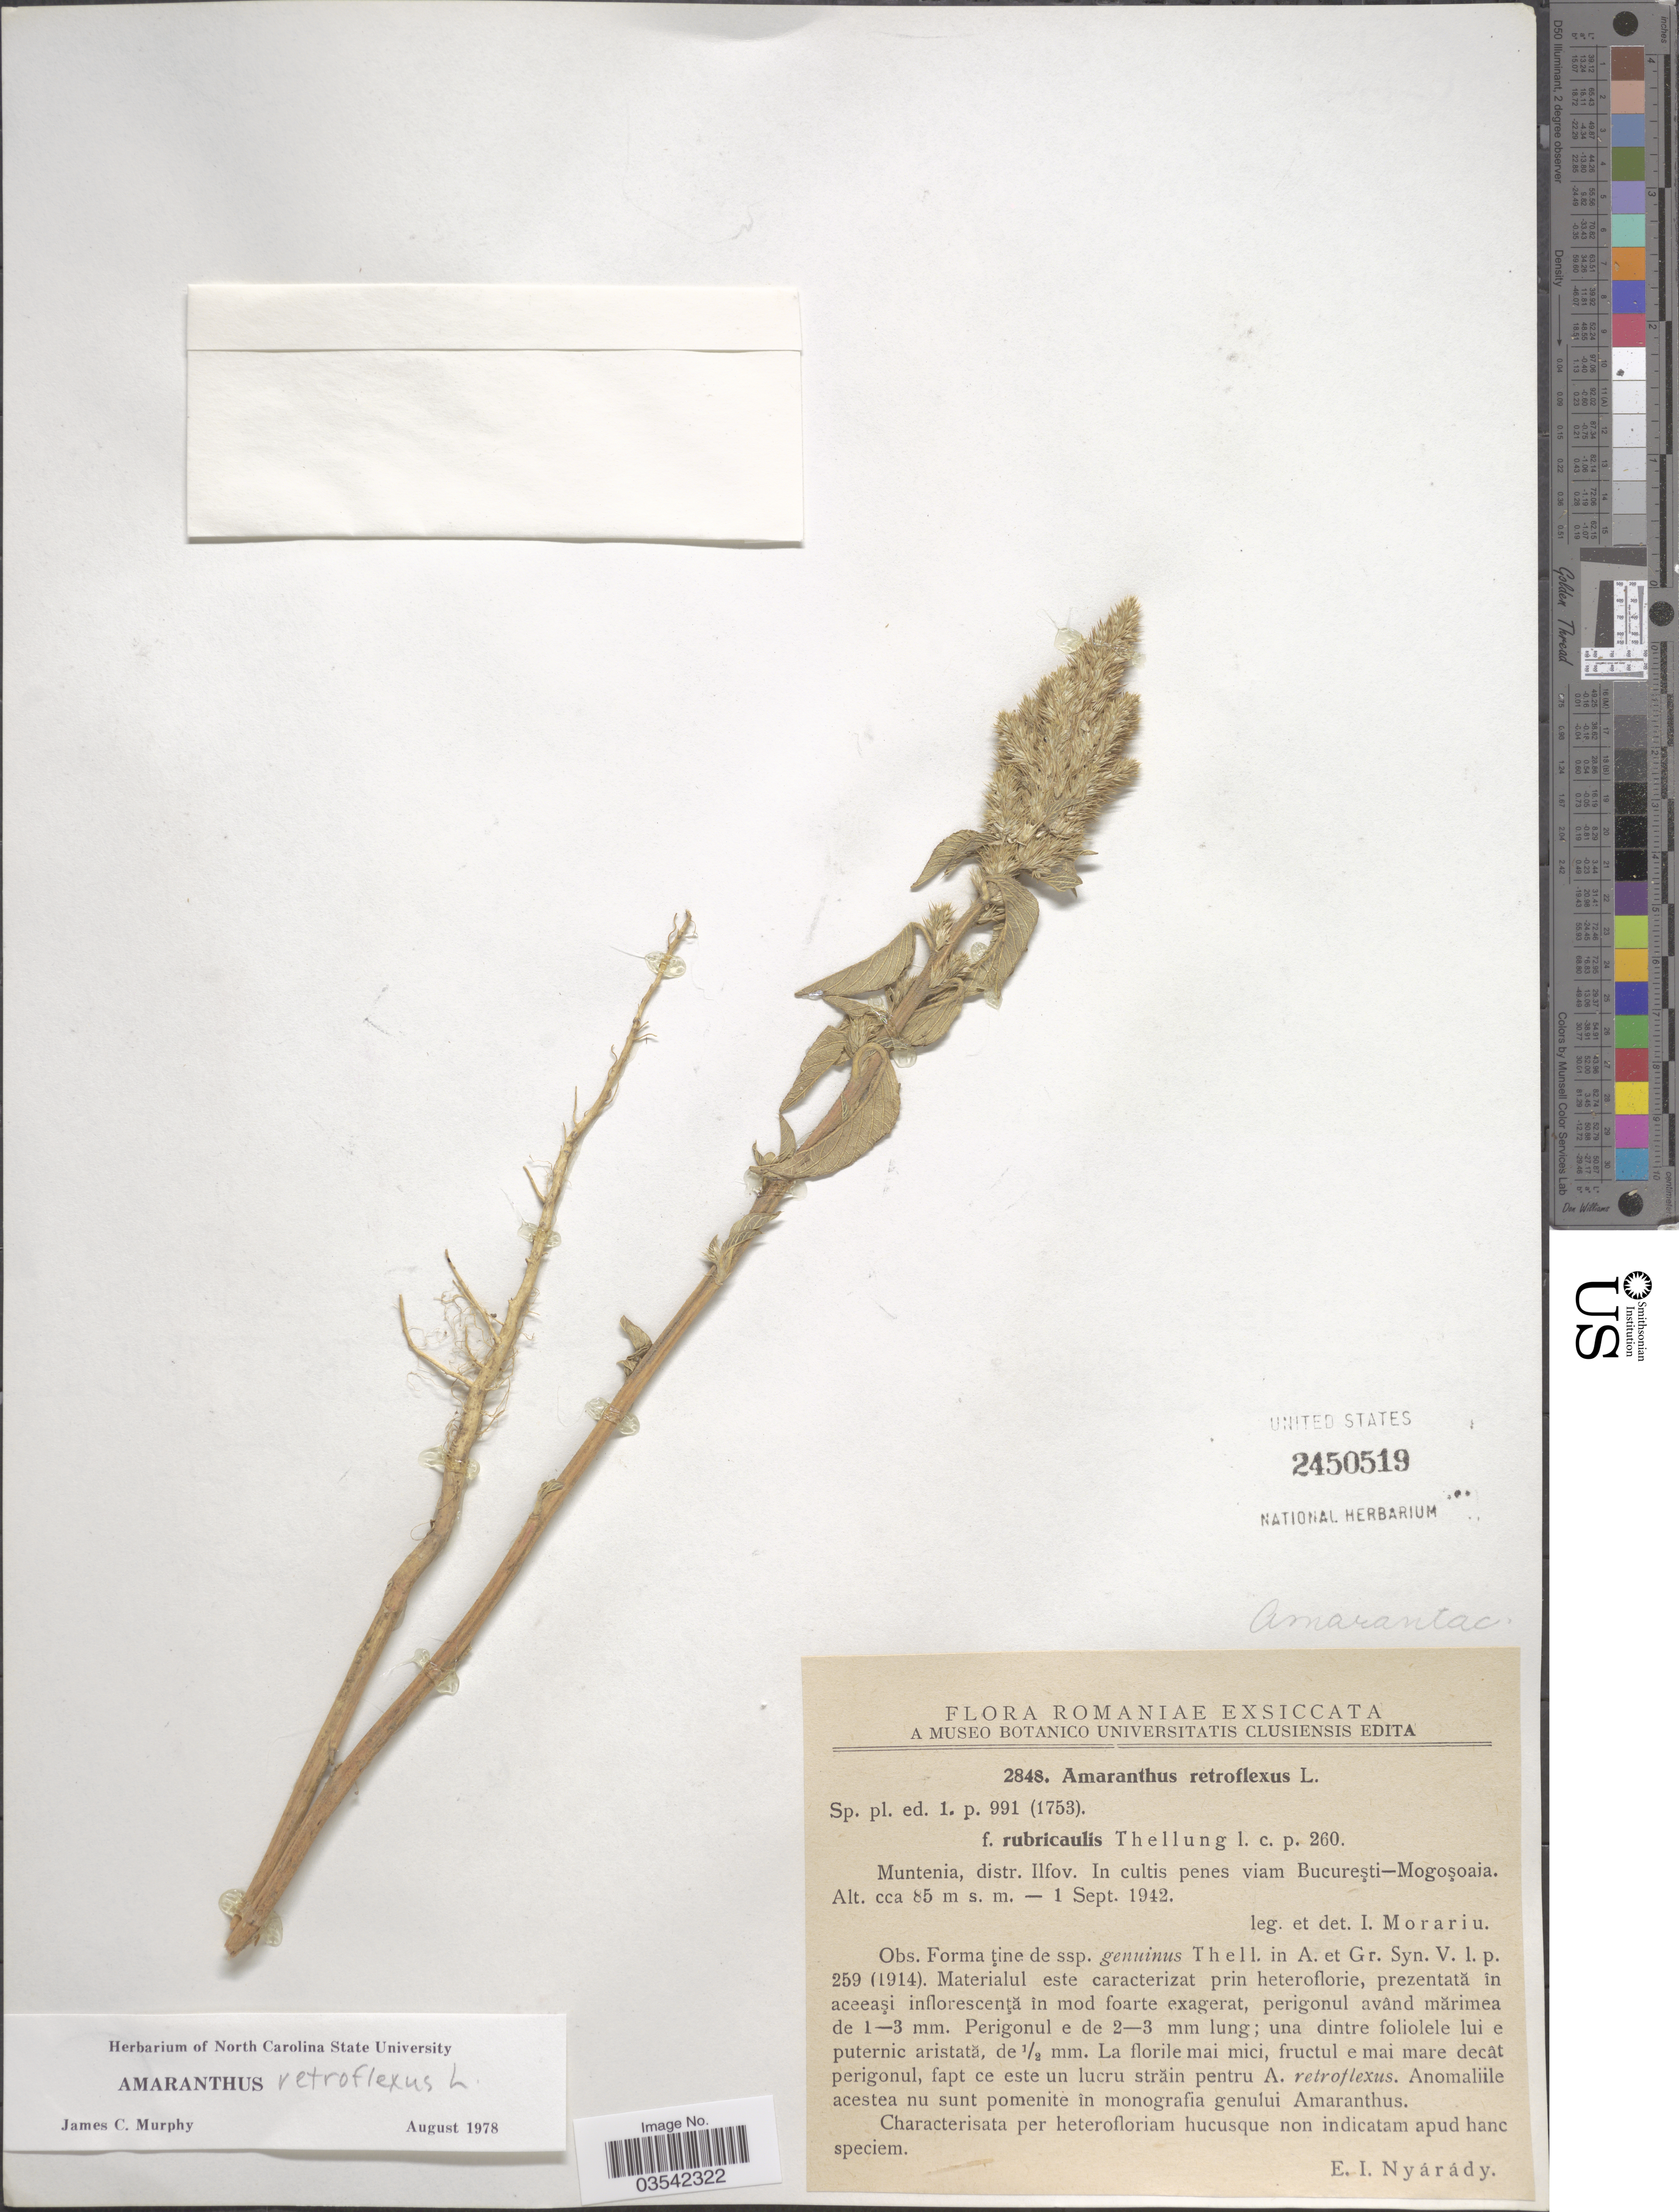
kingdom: Plantae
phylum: Tracheophyta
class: Magnoliopsida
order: Caryophyllales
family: Amaranthaceae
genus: Amaranthus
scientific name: Amaranthus retroflexus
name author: L.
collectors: I. Morariu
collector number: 2848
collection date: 1942-09-01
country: Romania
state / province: Ilfov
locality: Muntenia, distr. Ilfov. In cultis penes viam Bucureşti-Mogoşoaia.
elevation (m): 85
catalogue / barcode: US 2450519